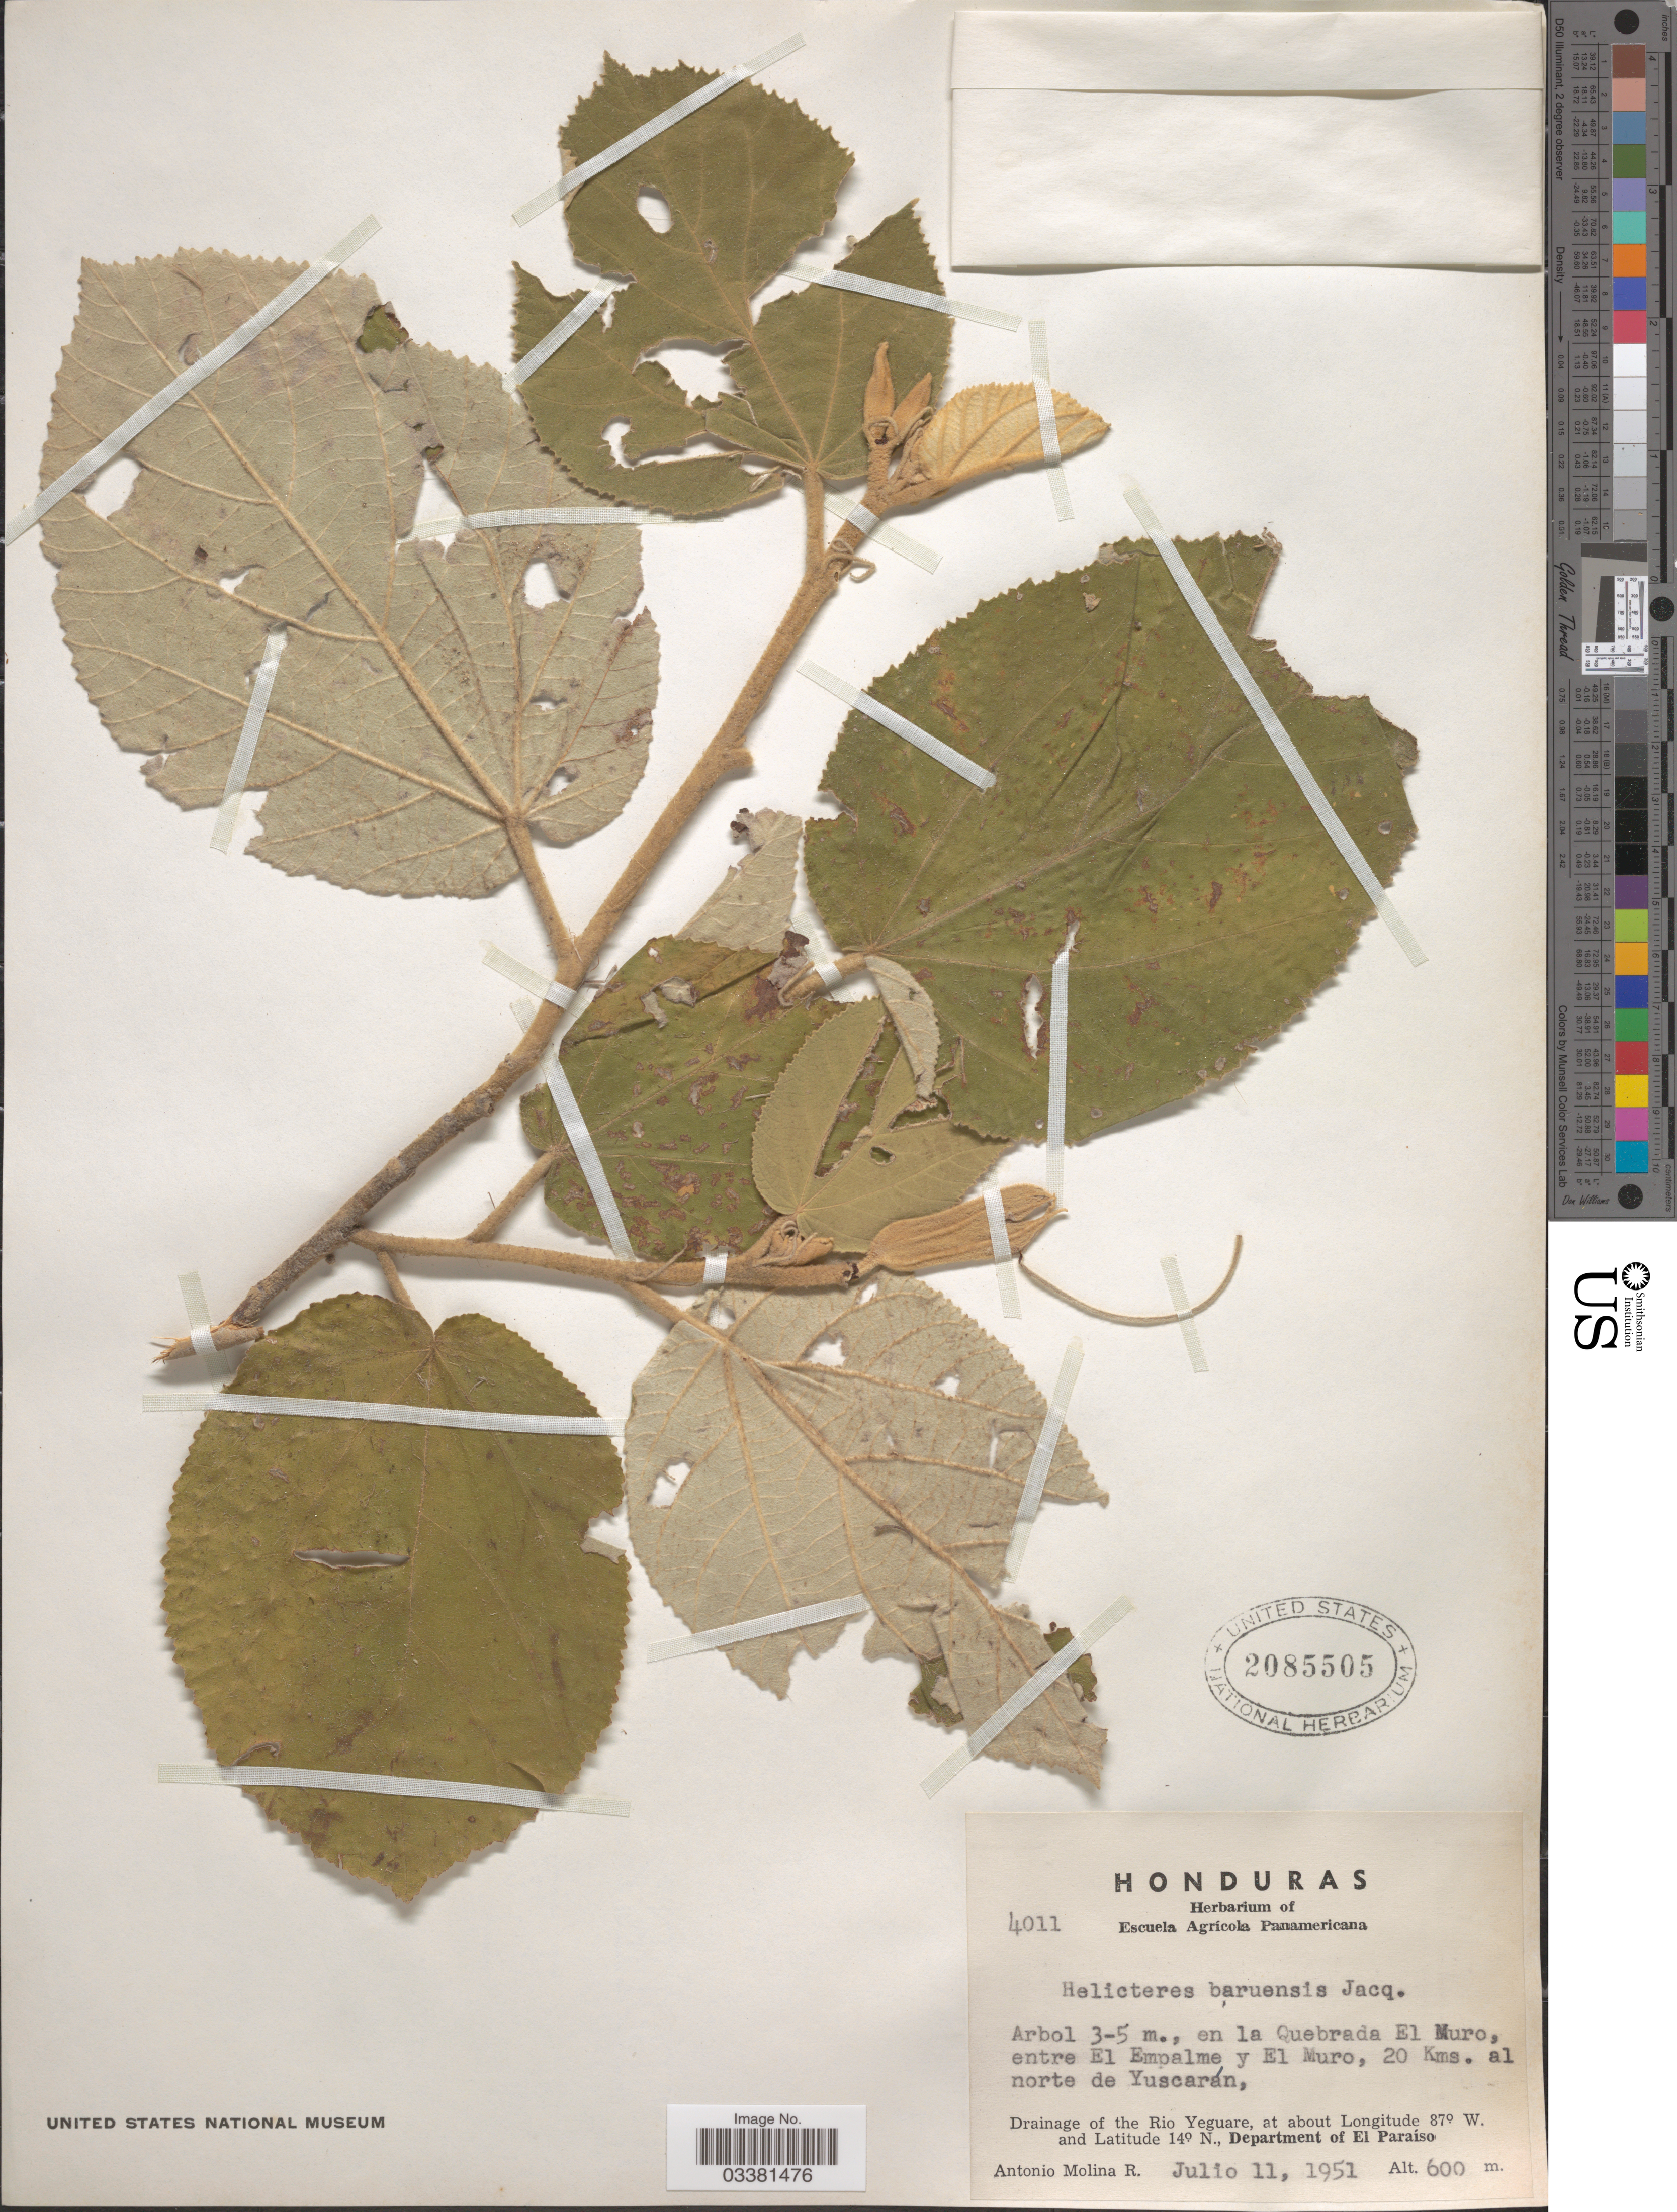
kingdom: Plantae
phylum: Tracheophyta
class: Magnoliopsida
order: Malvales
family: Malvaceae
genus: Helicteres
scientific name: Helicteres baruensis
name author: Jacq.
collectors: A. Molina R.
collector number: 4011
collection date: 1951-07-11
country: Honduras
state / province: El Paraíso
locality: En la Quebrada El Muro, entre El Empalme y El Muro, 20 Kms. al norte de Yuscarán, Drainage of the Rio Yeguare, Department of El Paraíso.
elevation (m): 600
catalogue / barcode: US 2085505